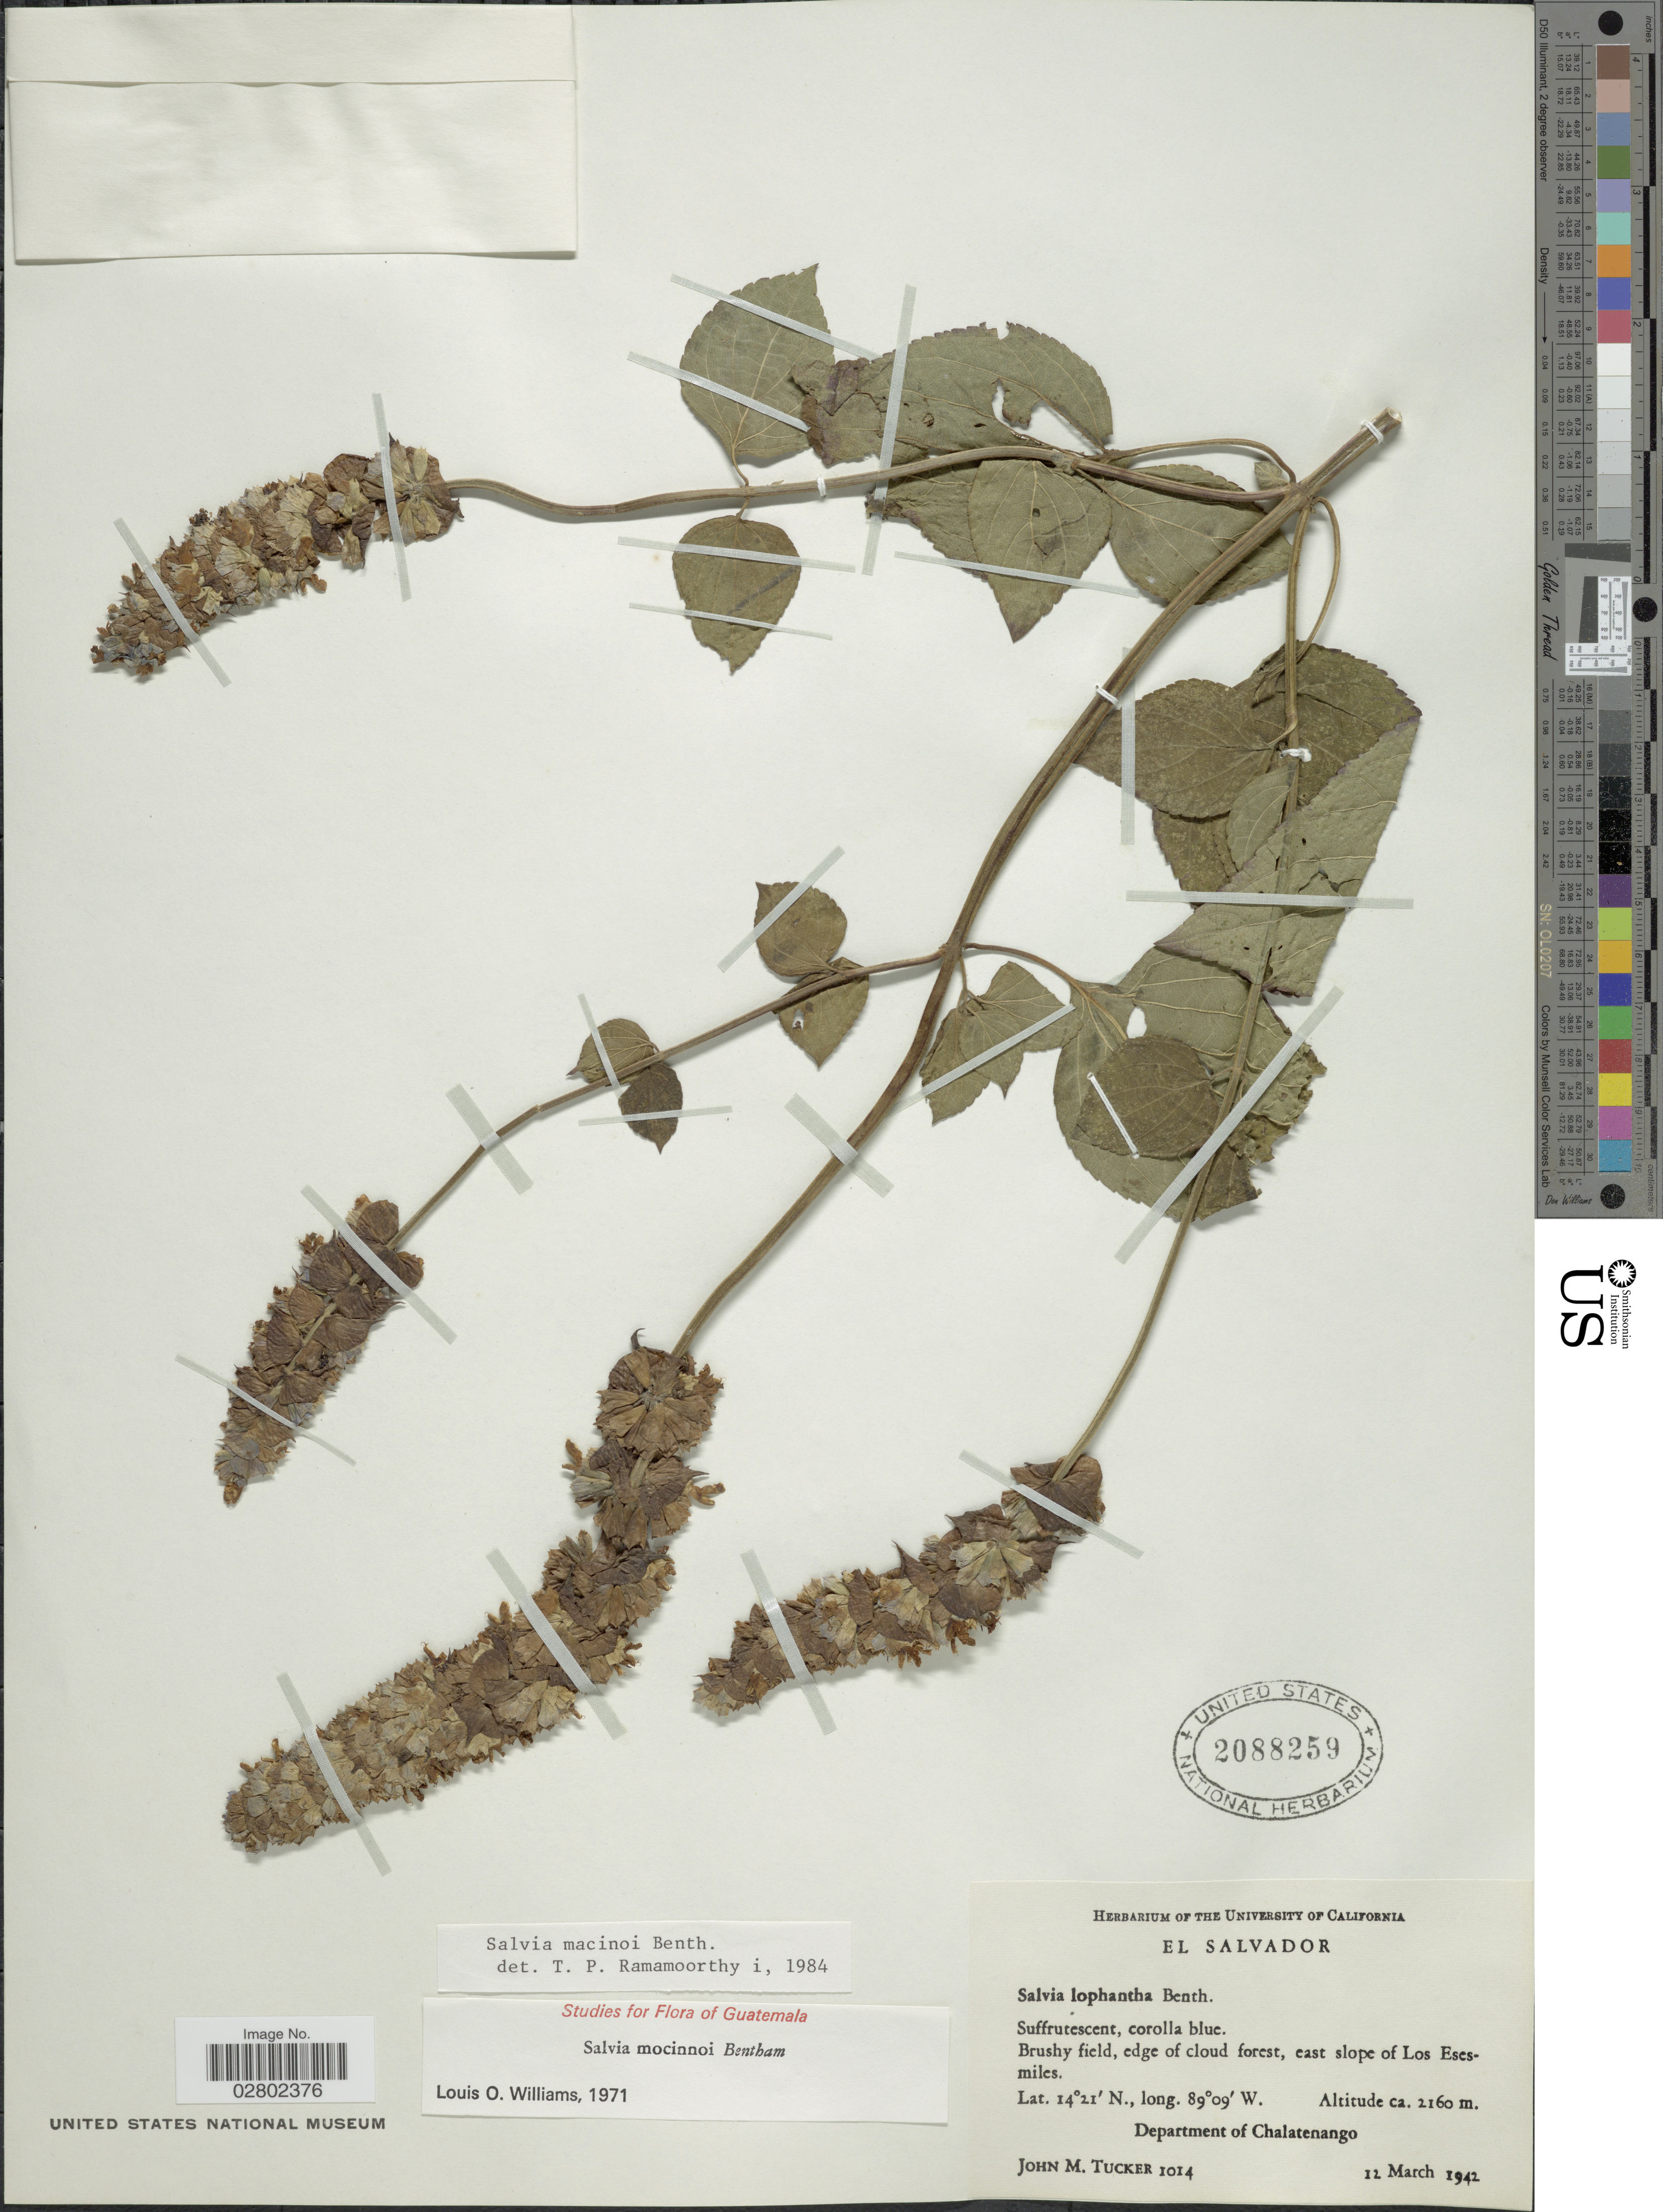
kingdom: Plantae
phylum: Tracheophyta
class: Magnoliopsida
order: Lamiales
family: Lamiaceae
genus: Salvia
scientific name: Salvia mocinoi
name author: Benth.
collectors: J. M. Tucker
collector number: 1014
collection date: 1942-03-12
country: El Salvador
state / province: Chalatenango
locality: Brushy field, edge of cloud forest, east of slope Los Esesmiles. Department of Chalatenango.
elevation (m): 2160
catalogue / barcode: US 2088259